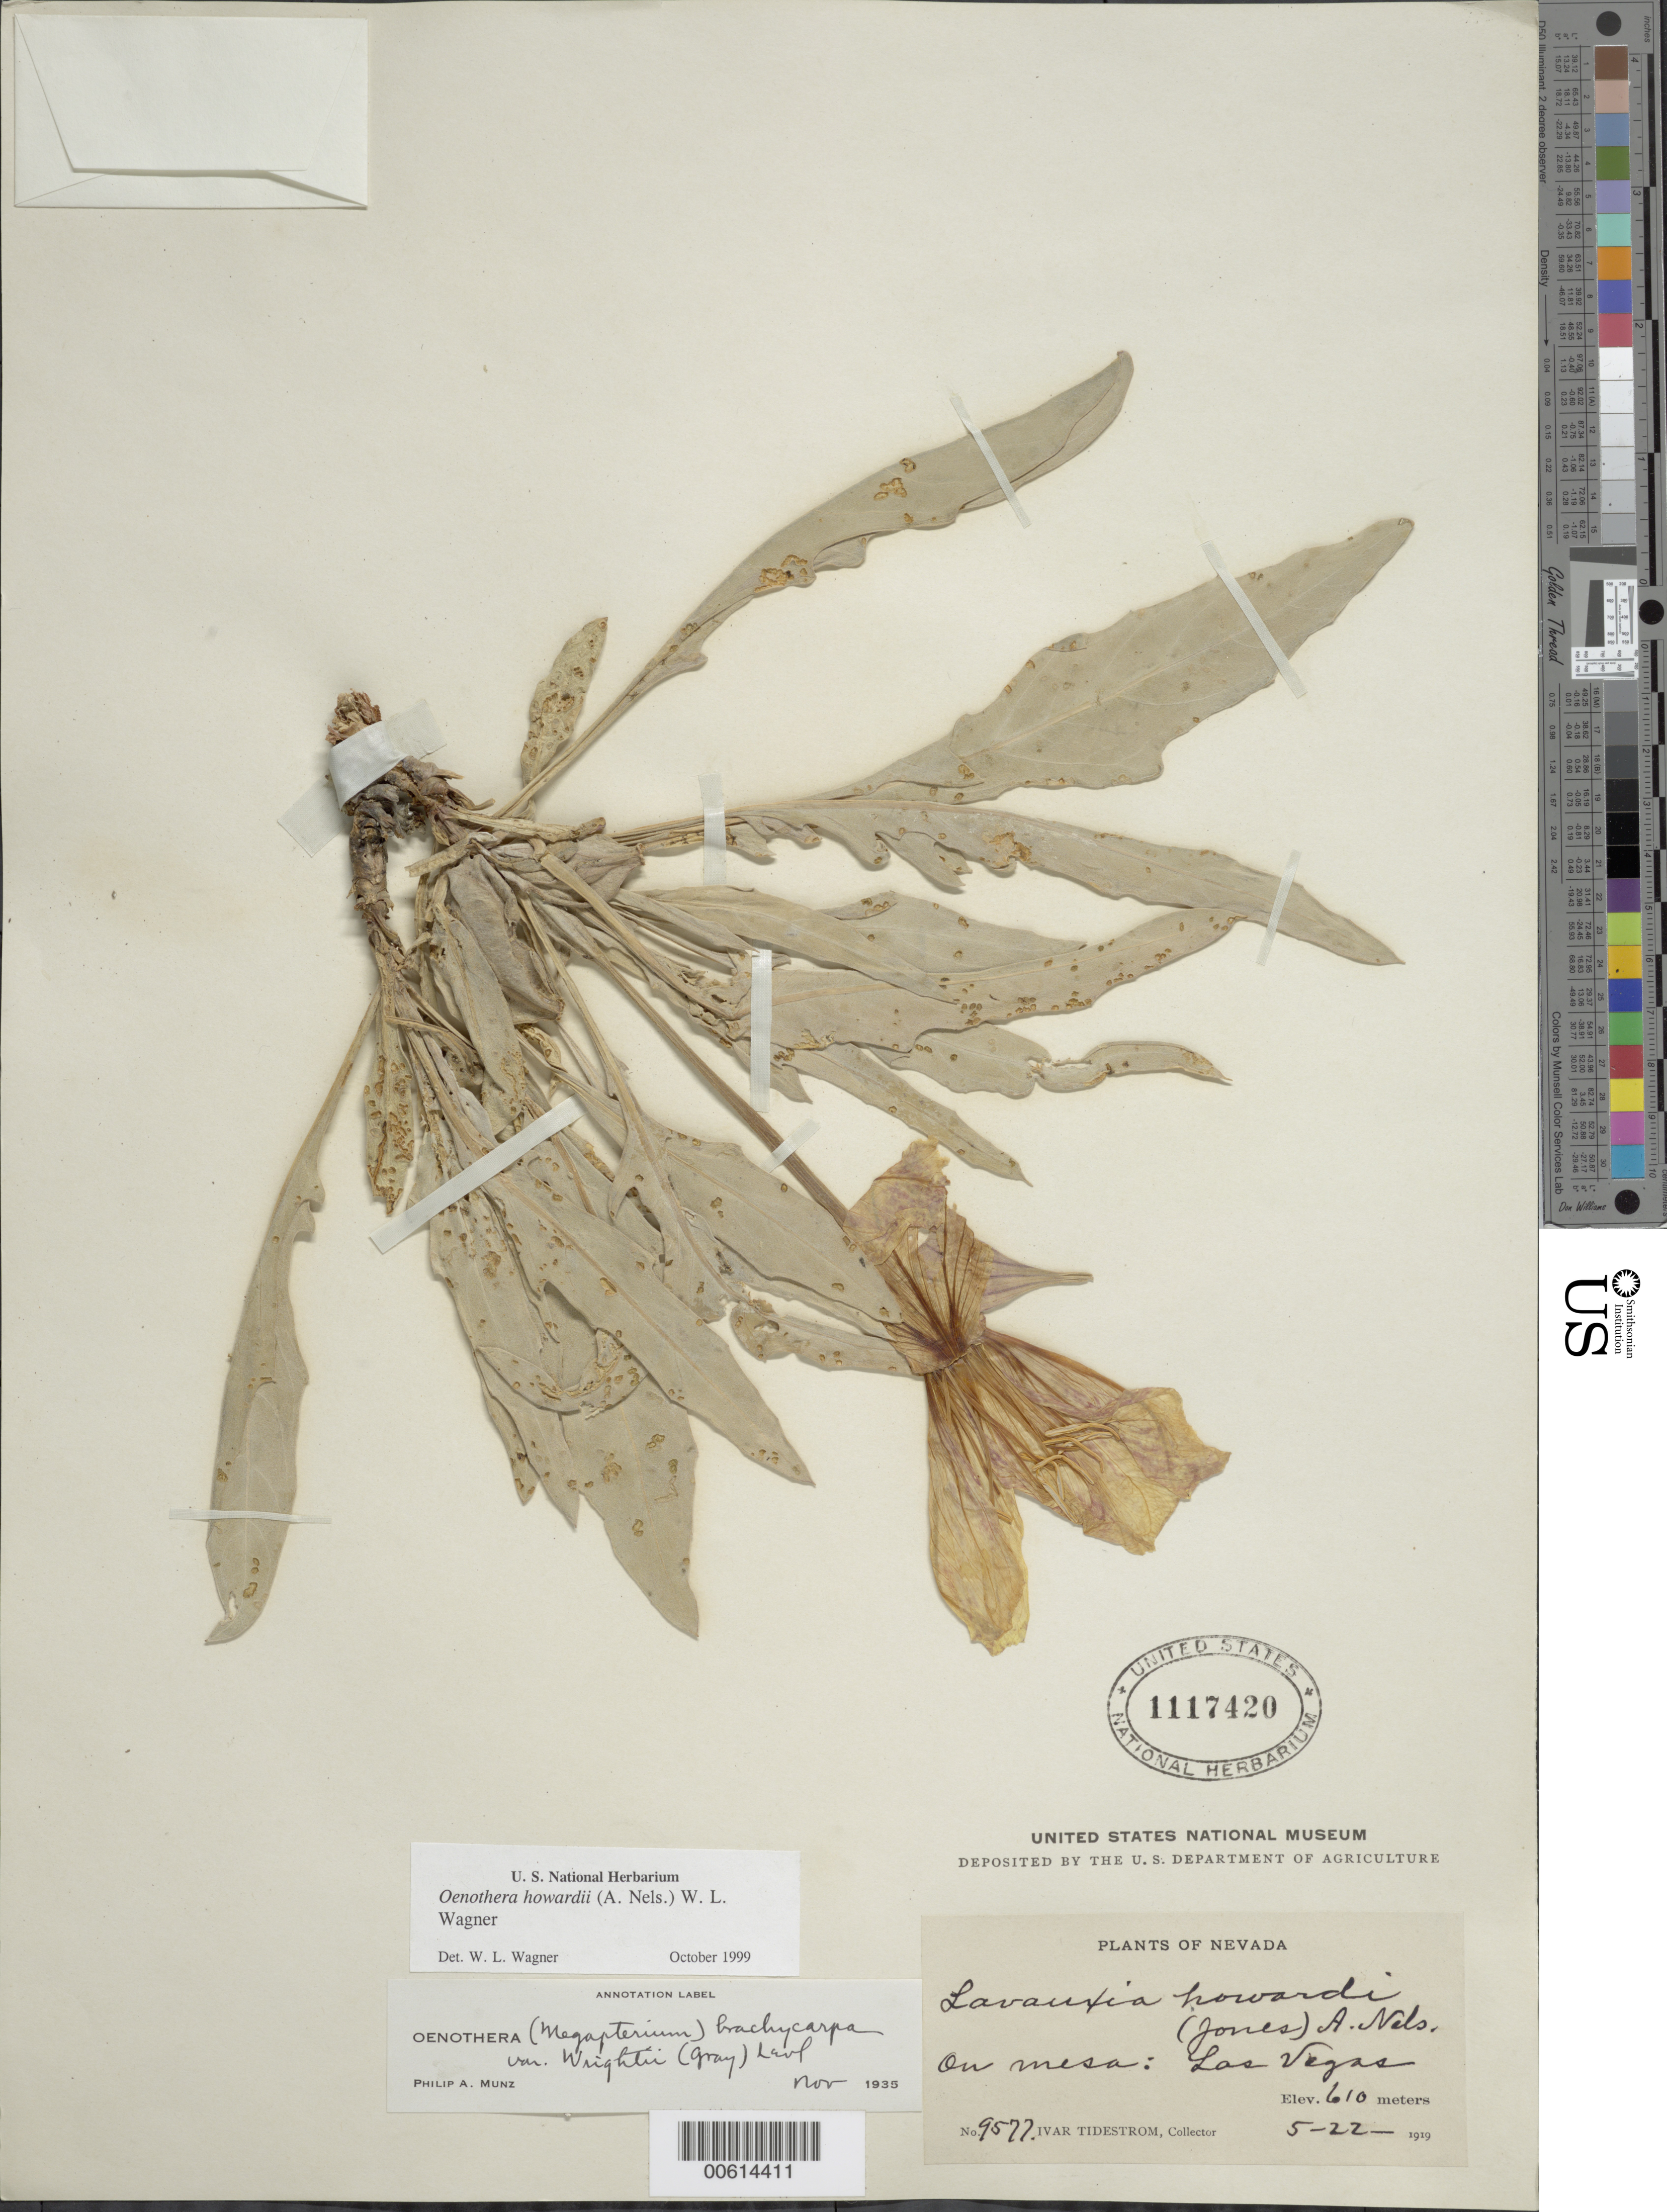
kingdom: Plantae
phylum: Tracheophyta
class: Magnoliopsida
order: Myrtales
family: Onagraceae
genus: Oenothera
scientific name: Oenothera howardii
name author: (A. Nelson) M.E. Jones ex Prain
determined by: Wagner, W. L., (BOT), Smithsonian Institution - National Museum of Natural History (UNITED STATES)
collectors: I. F. Tidestrom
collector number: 9577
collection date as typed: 22 May 1919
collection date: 1919-05-22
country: United States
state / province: Nevada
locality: Las Vegas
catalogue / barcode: US 1117420